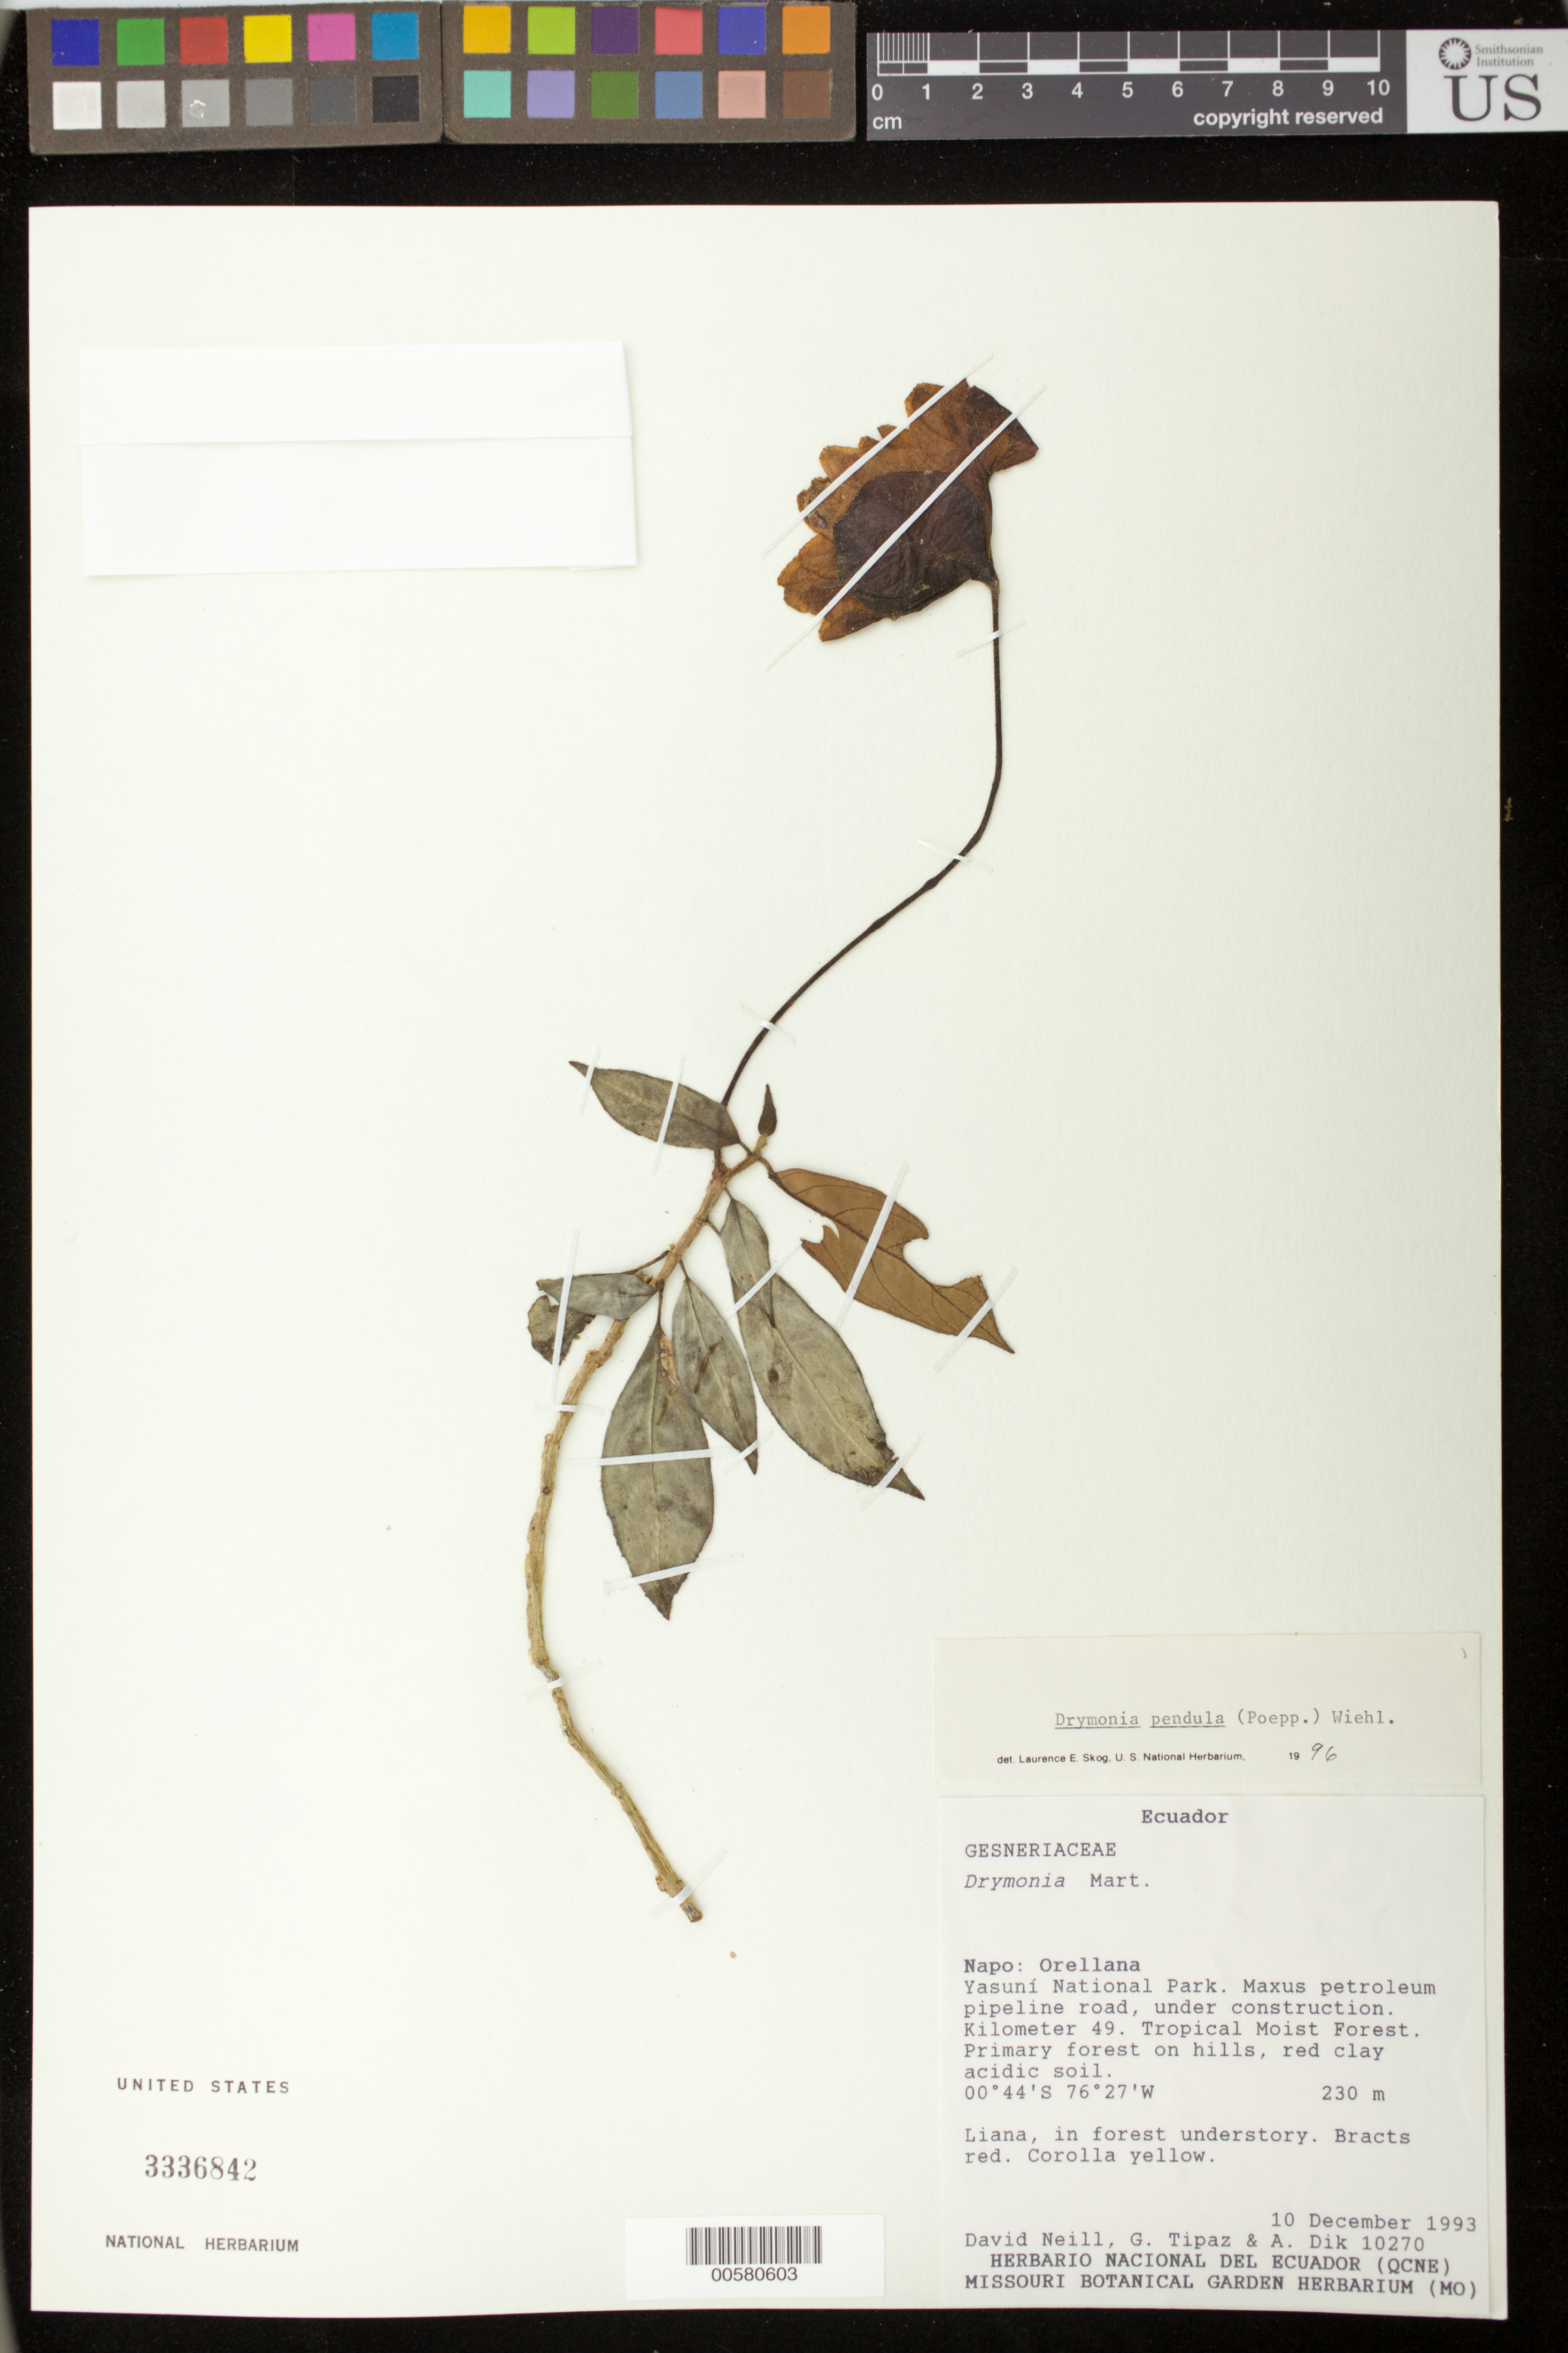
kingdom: Plantae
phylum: Tracheophyta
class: Magnoliopsida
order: Lamiales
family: Gesneriaceae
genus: Drymonia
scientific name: Drymonia pendula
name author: (Poepp.) Wiehler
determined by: Skog, Laurence E.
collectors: D. A. Neill, G. Tipaz & A. Dik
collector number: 10270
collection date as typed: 10 Dec 1993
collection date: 1993-12-10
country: Ecuador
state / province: Napo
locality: Orellana: Yasuní National Park, Maxus petroleum pipeline road, under construction, Km 49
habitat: Primary forest on hills; red clay acidic soil; in forest understory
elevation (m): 230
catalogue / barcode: US 3336842